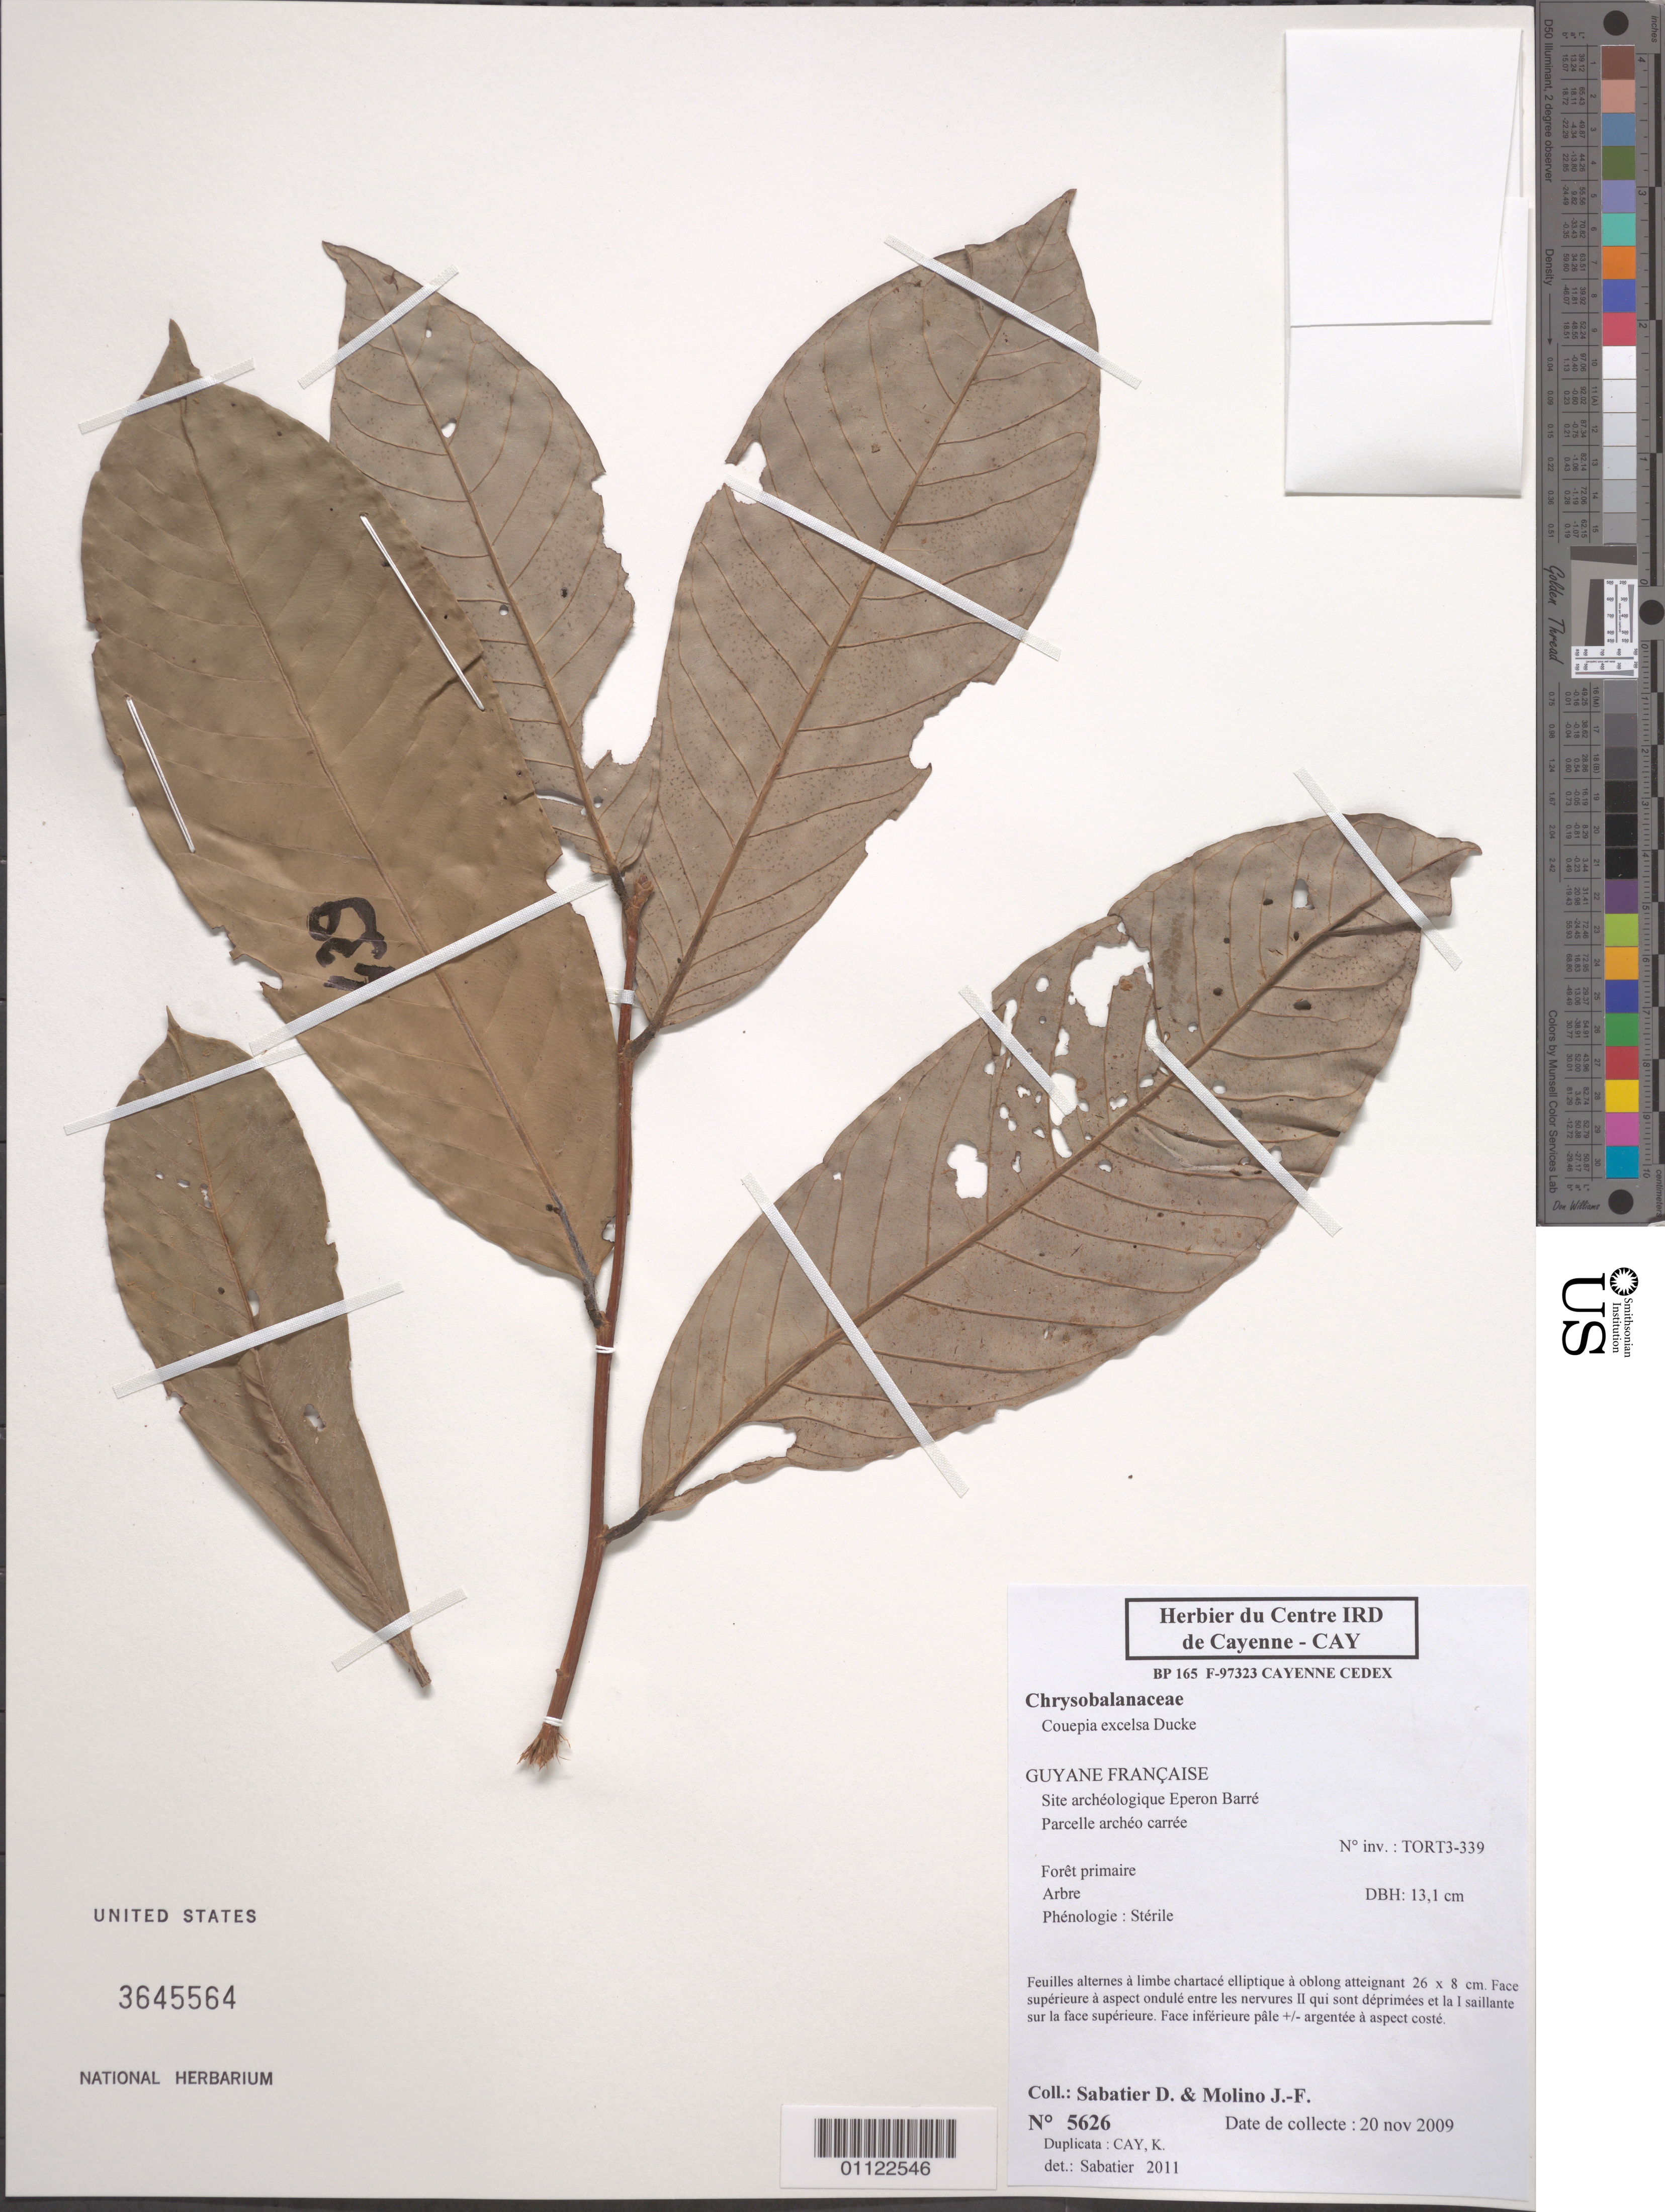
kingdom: Plantae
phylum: Tracheophyta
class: Magnoliopsida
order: Malpighiales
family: Chrysobalanaceae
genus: Couepia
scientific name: Couepia excelsa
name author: Ducke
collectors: D. Sabatier & J. Molino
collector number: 5626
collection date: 2009-11-20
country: French Guiana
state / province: Cayenne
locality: Site archéologique Eperon Barré, Parcelle archéo carrée.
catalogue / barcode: US 3645564